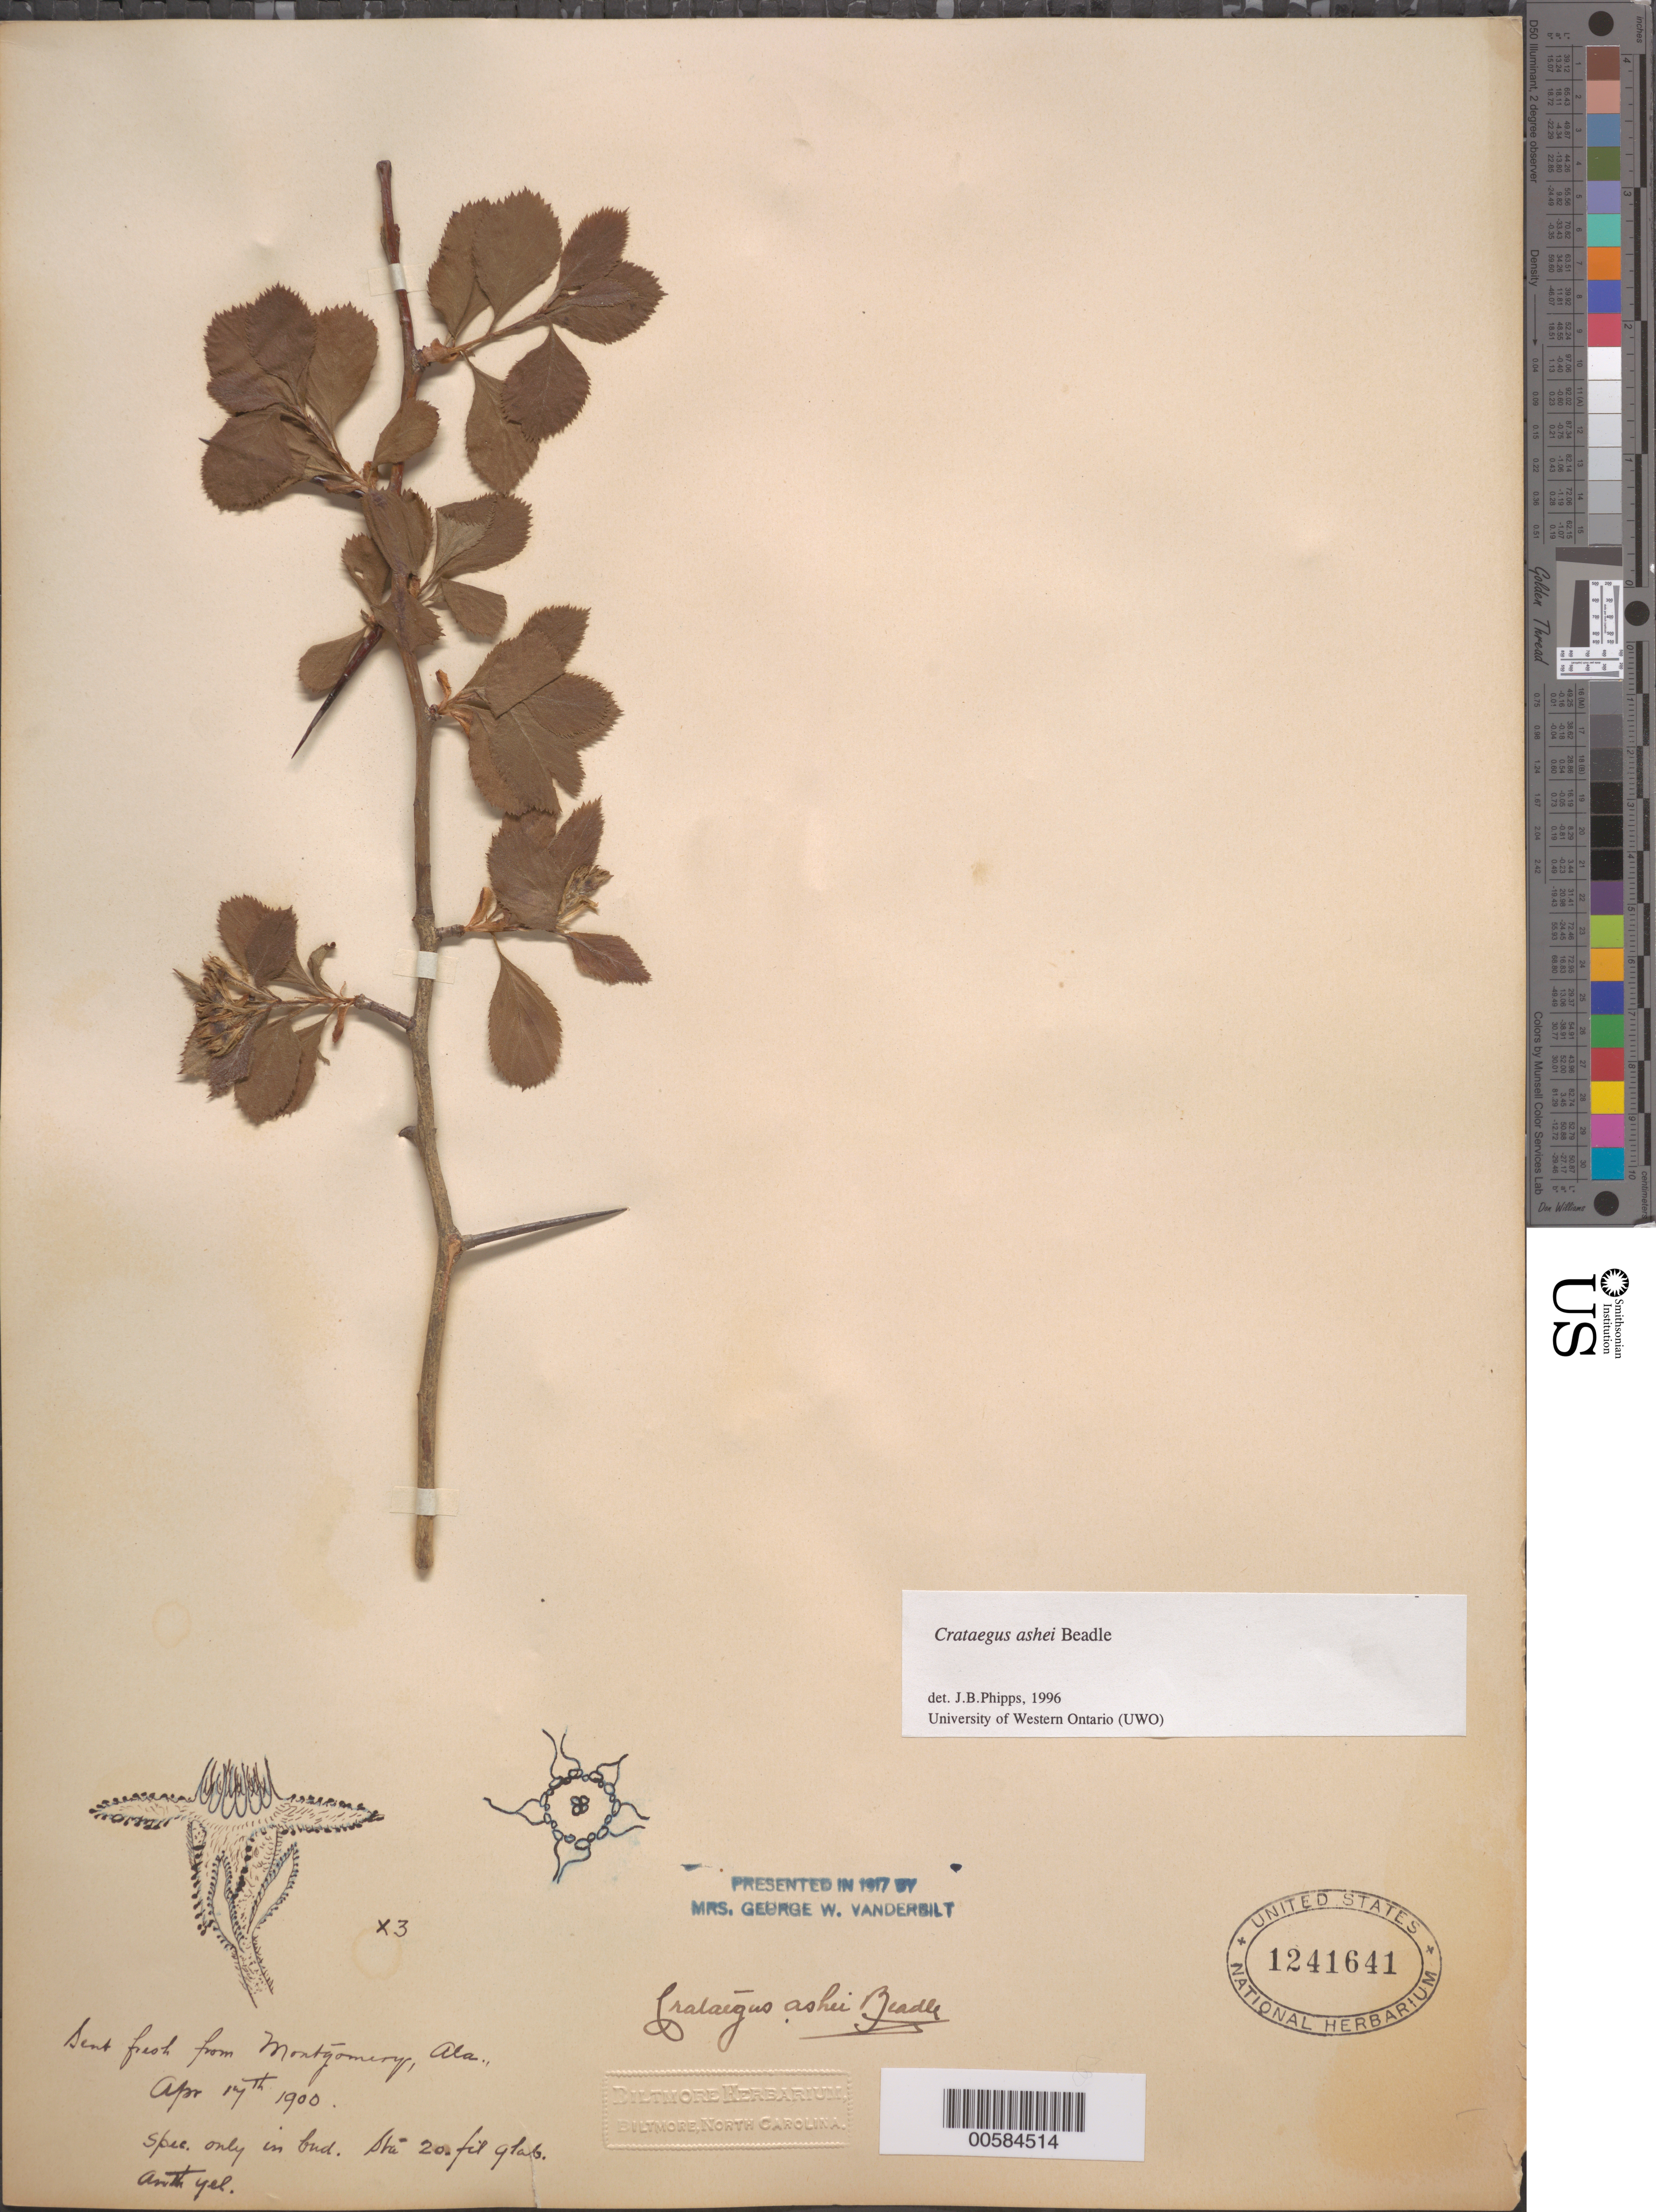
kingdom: Plantae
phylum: Tracheophyta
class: Magnoliopsida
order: Rosales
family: Rosaceae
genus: Crataegus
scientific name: Crataegus ashei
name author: Beadle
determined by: Phipps, James B., (UWO), University of Western Ontario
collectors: ex herb. Biltmore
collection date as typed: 17 Apr 1900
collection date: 1900-04-17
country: United States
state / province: Alabama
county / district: Montgomery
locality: Montgomery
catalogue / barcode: US 1241641